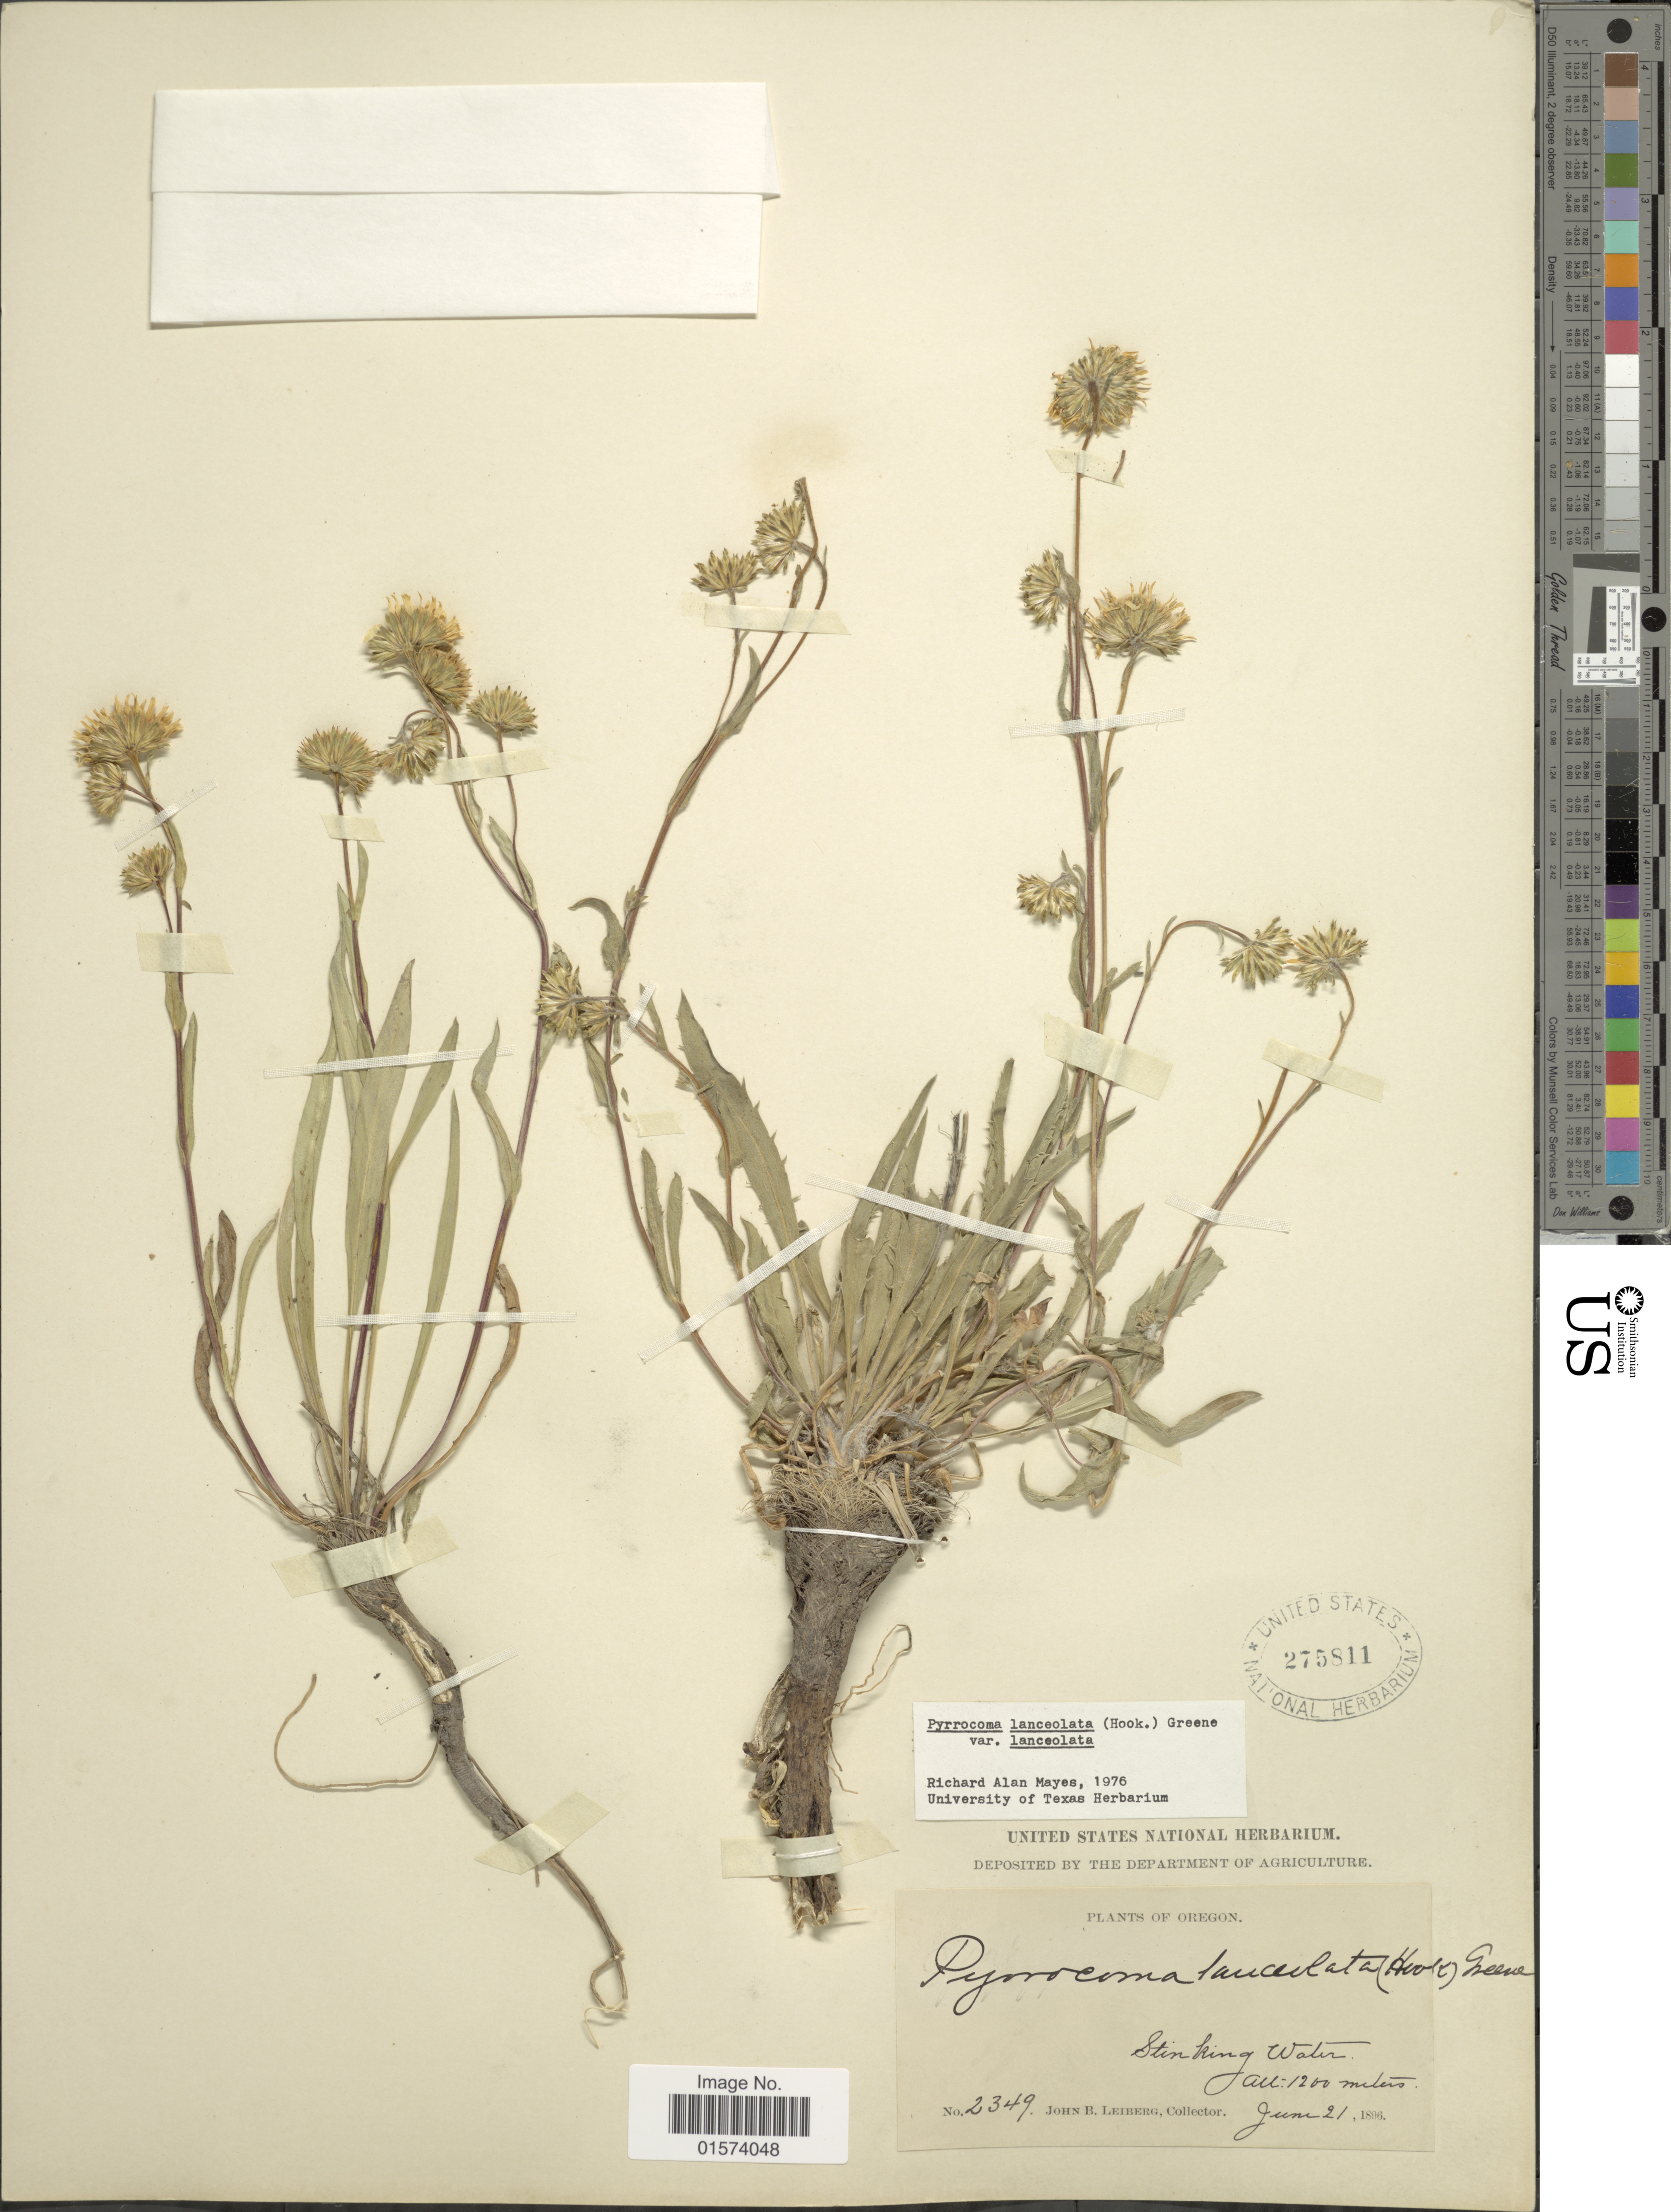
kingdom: Plantae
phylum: Tracheophyta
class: Magnoliopsida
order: Asterales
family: Asteraceae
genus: Pyrrocoma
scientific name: Pyrrocoma lanceolata var. lanceolata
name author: (Hook.) Greene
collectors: J. B. Leiberg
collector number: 2346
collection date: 1896-06-21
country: United States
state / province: Oregon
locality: Stinking Water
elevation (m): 1200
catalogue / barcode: US 275811